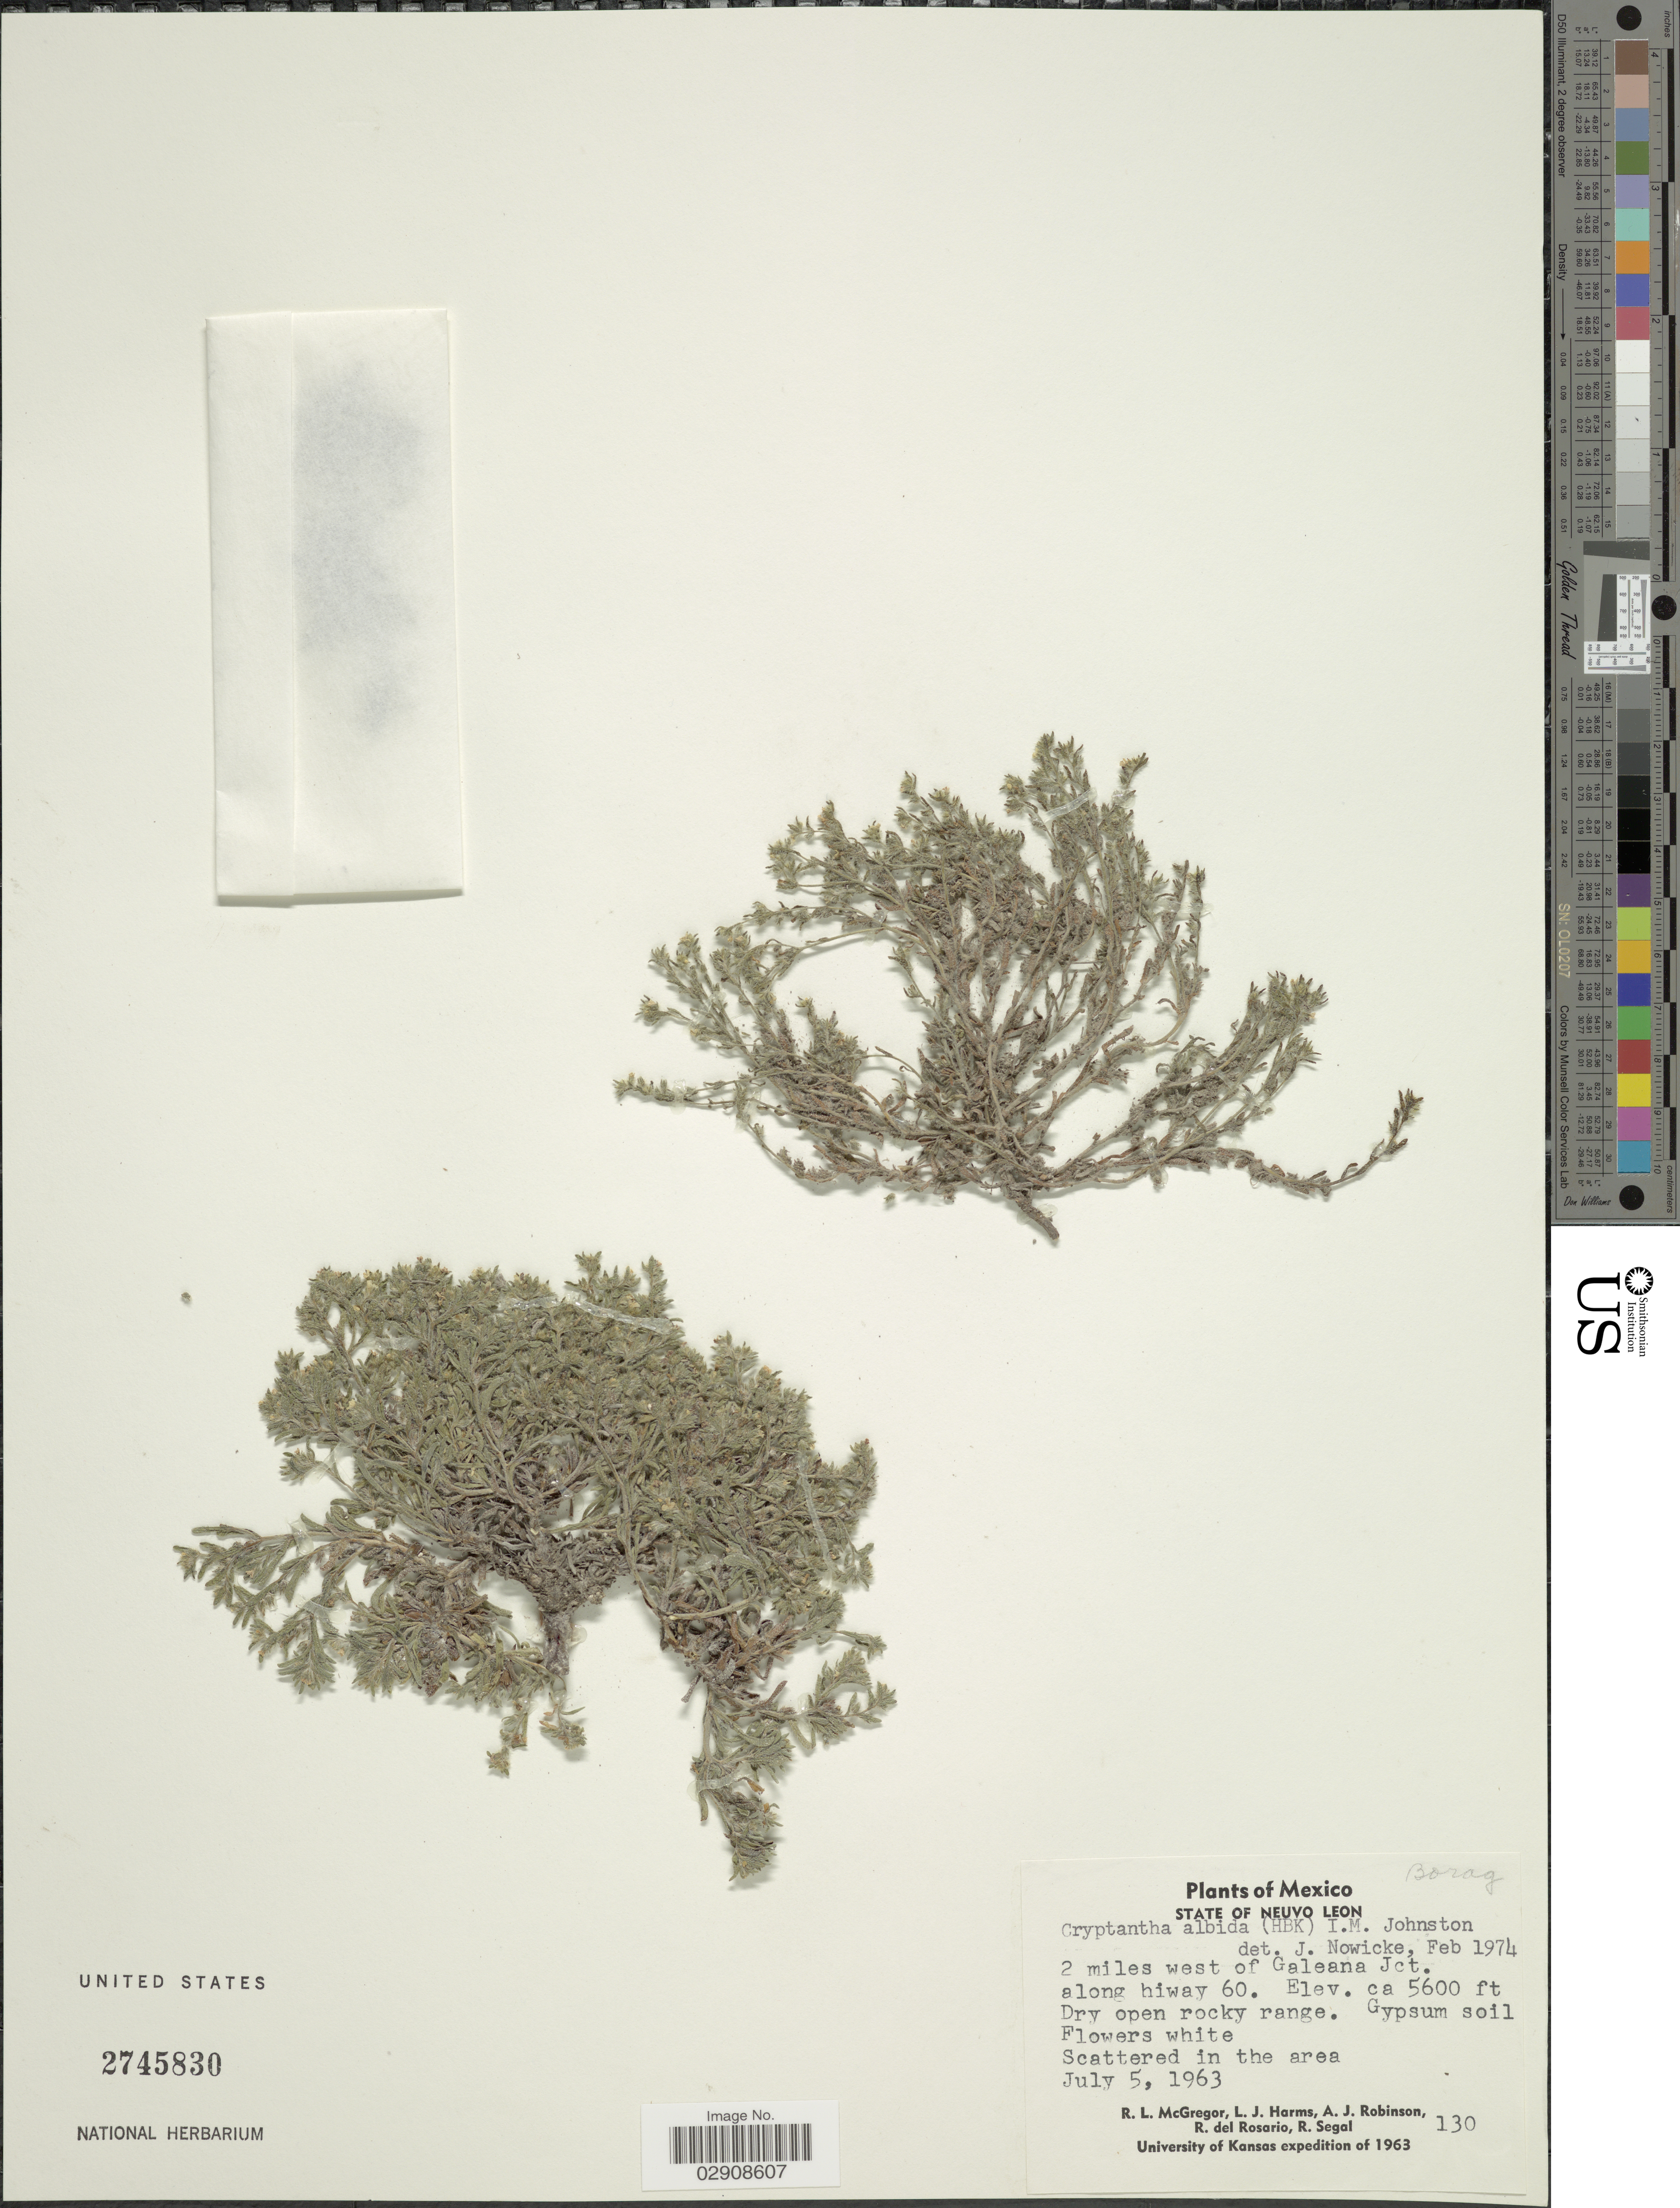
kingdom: Plantae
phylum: Tracheophyta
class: Magnoliopsida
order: Boraginales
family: Boraginaceae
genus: Cryptantha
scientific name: Cryptantha albida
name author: (Kunth) I.M. Johnst.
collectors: R. McGregor, L. Harms, A. J. Robinson, R. del Rosario & R. Segal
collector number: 130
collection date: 1963-07-05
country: Mexico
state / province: Nuevo León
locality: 2 miles west of Galeana Jct. along hiway 60.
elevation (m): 1707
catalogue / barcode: US 2745830